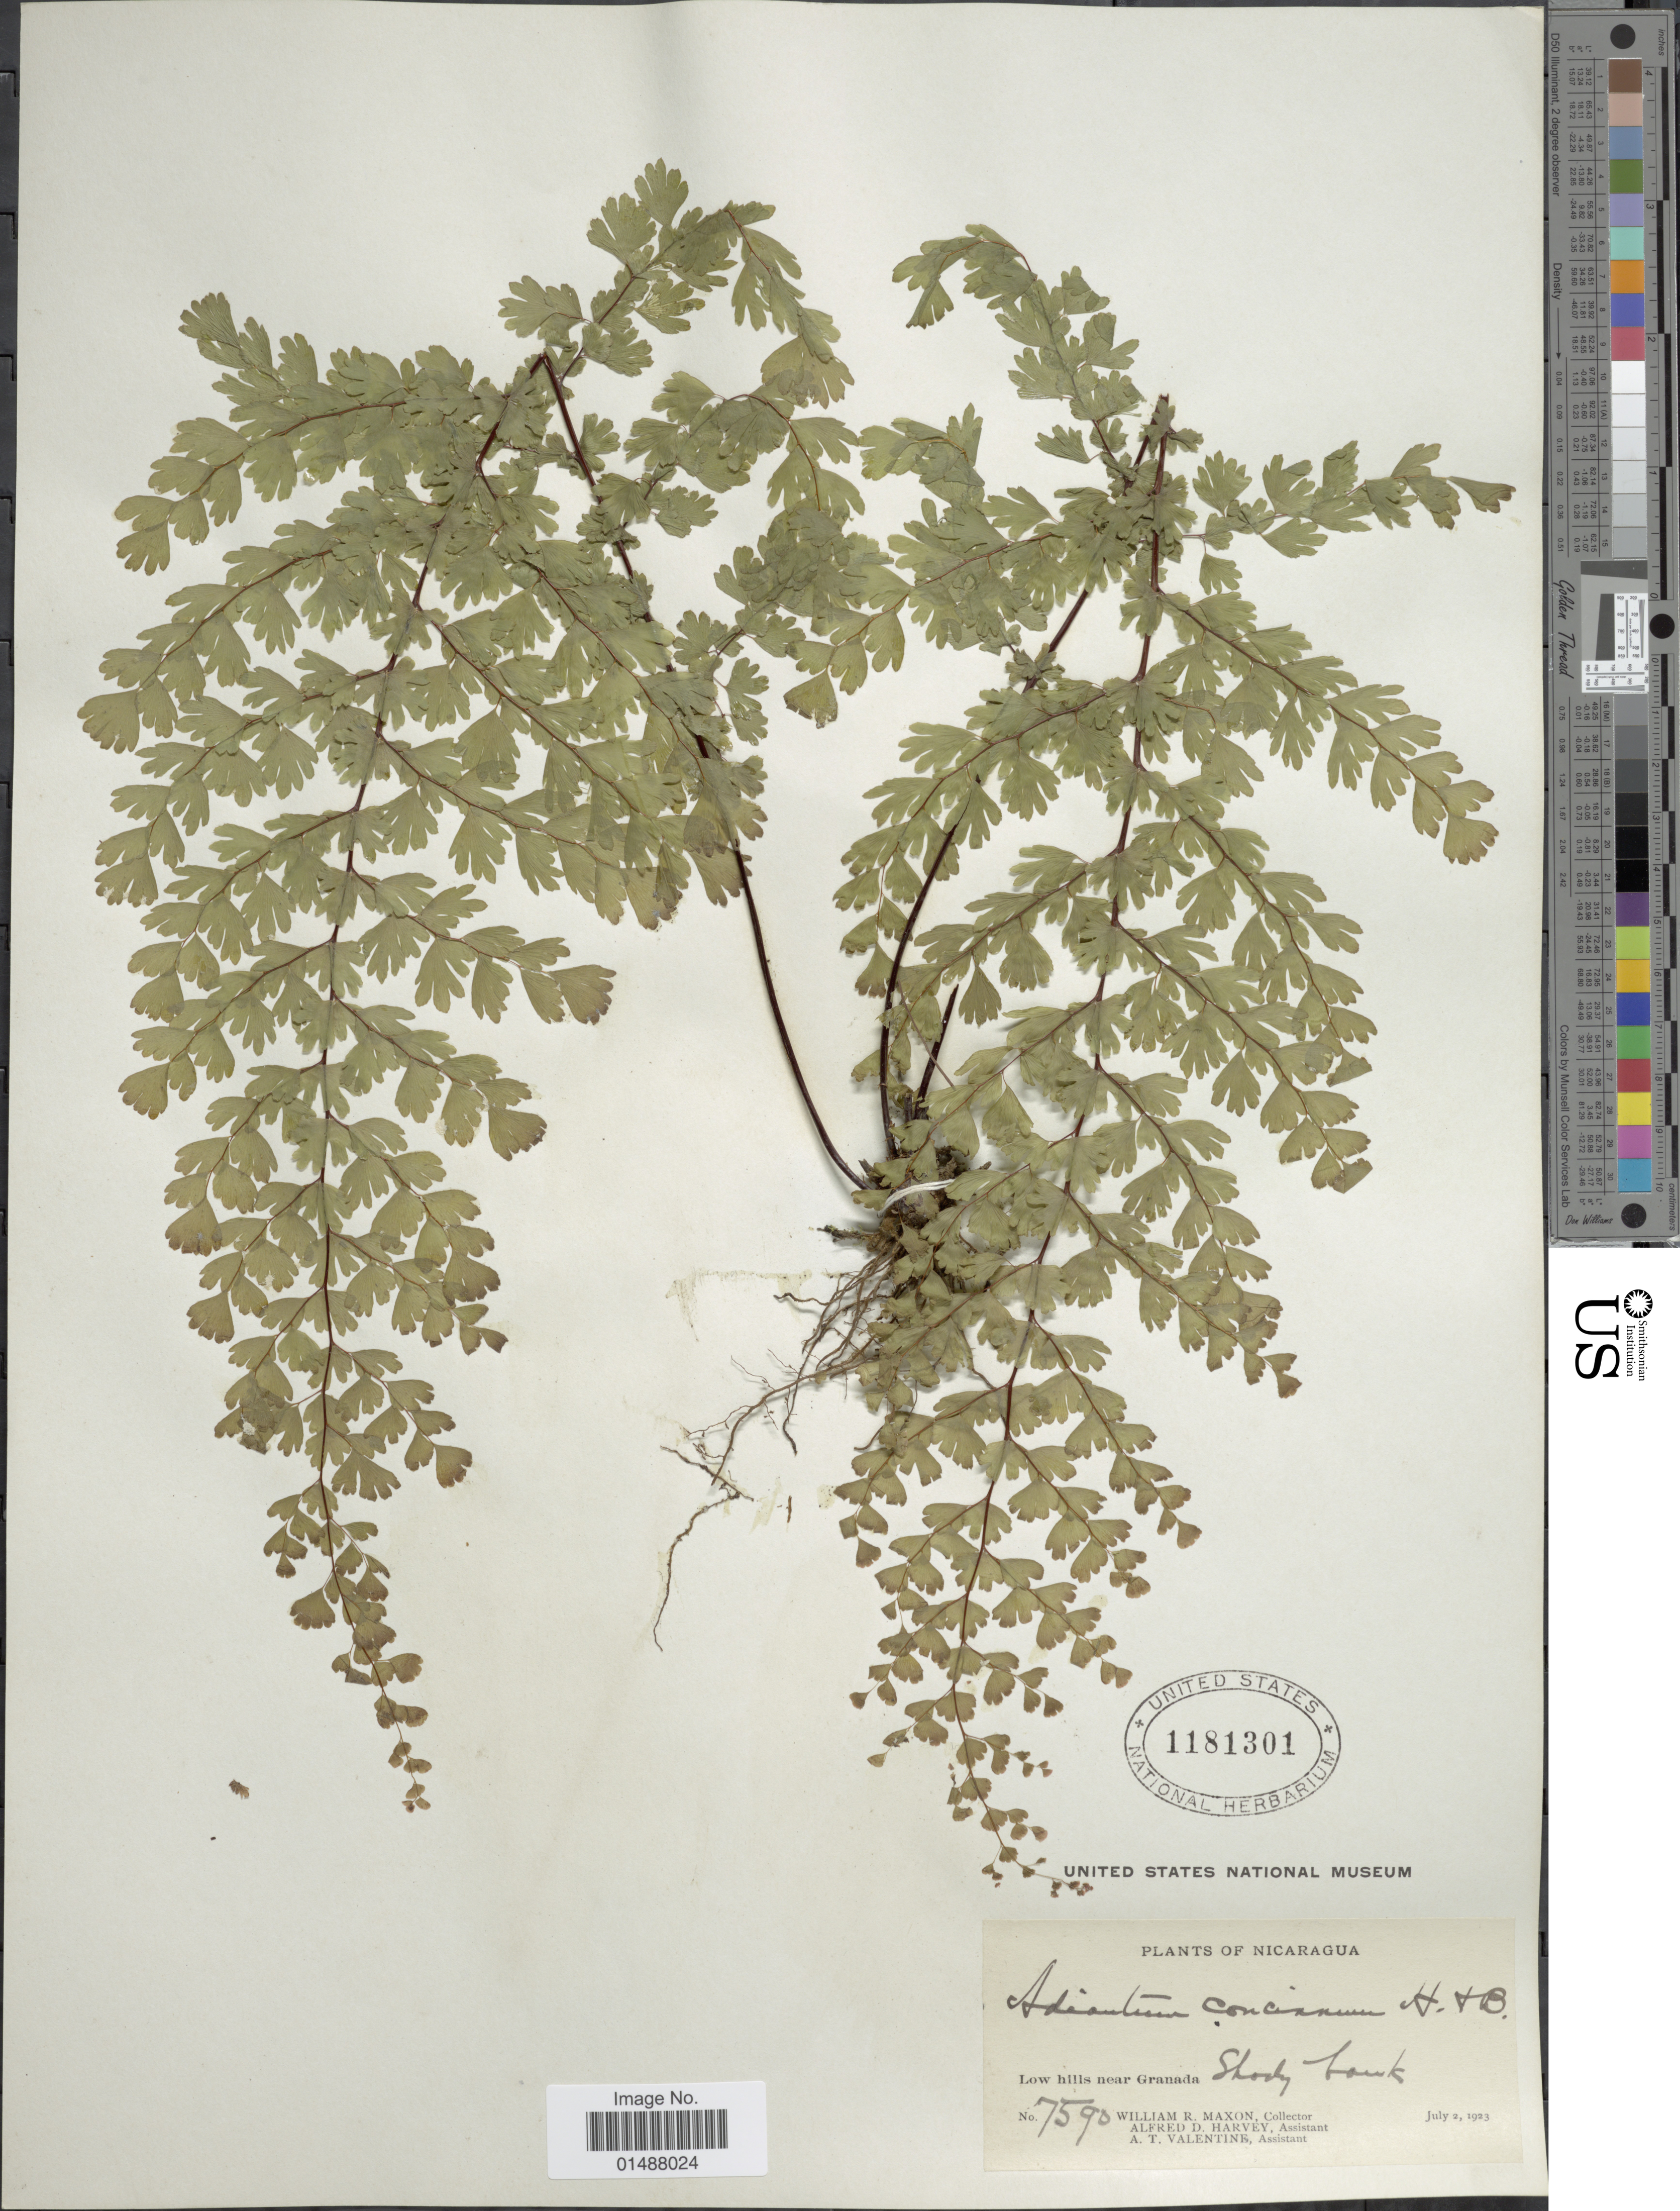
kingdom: Plantae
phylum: Tracheophyta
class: Polypodiopsida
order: Polypodiales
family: Pteridaceae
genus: Adiantum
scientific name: Adiantum concinnum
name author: Humb. & Bonpl. ex Willd.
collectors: W. R. Maxon, A. D. Harvey & A. Valentine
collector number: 1590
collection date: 1923-07-02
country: Nicaragua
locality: Low hills near Granada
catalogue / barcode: US 1181301